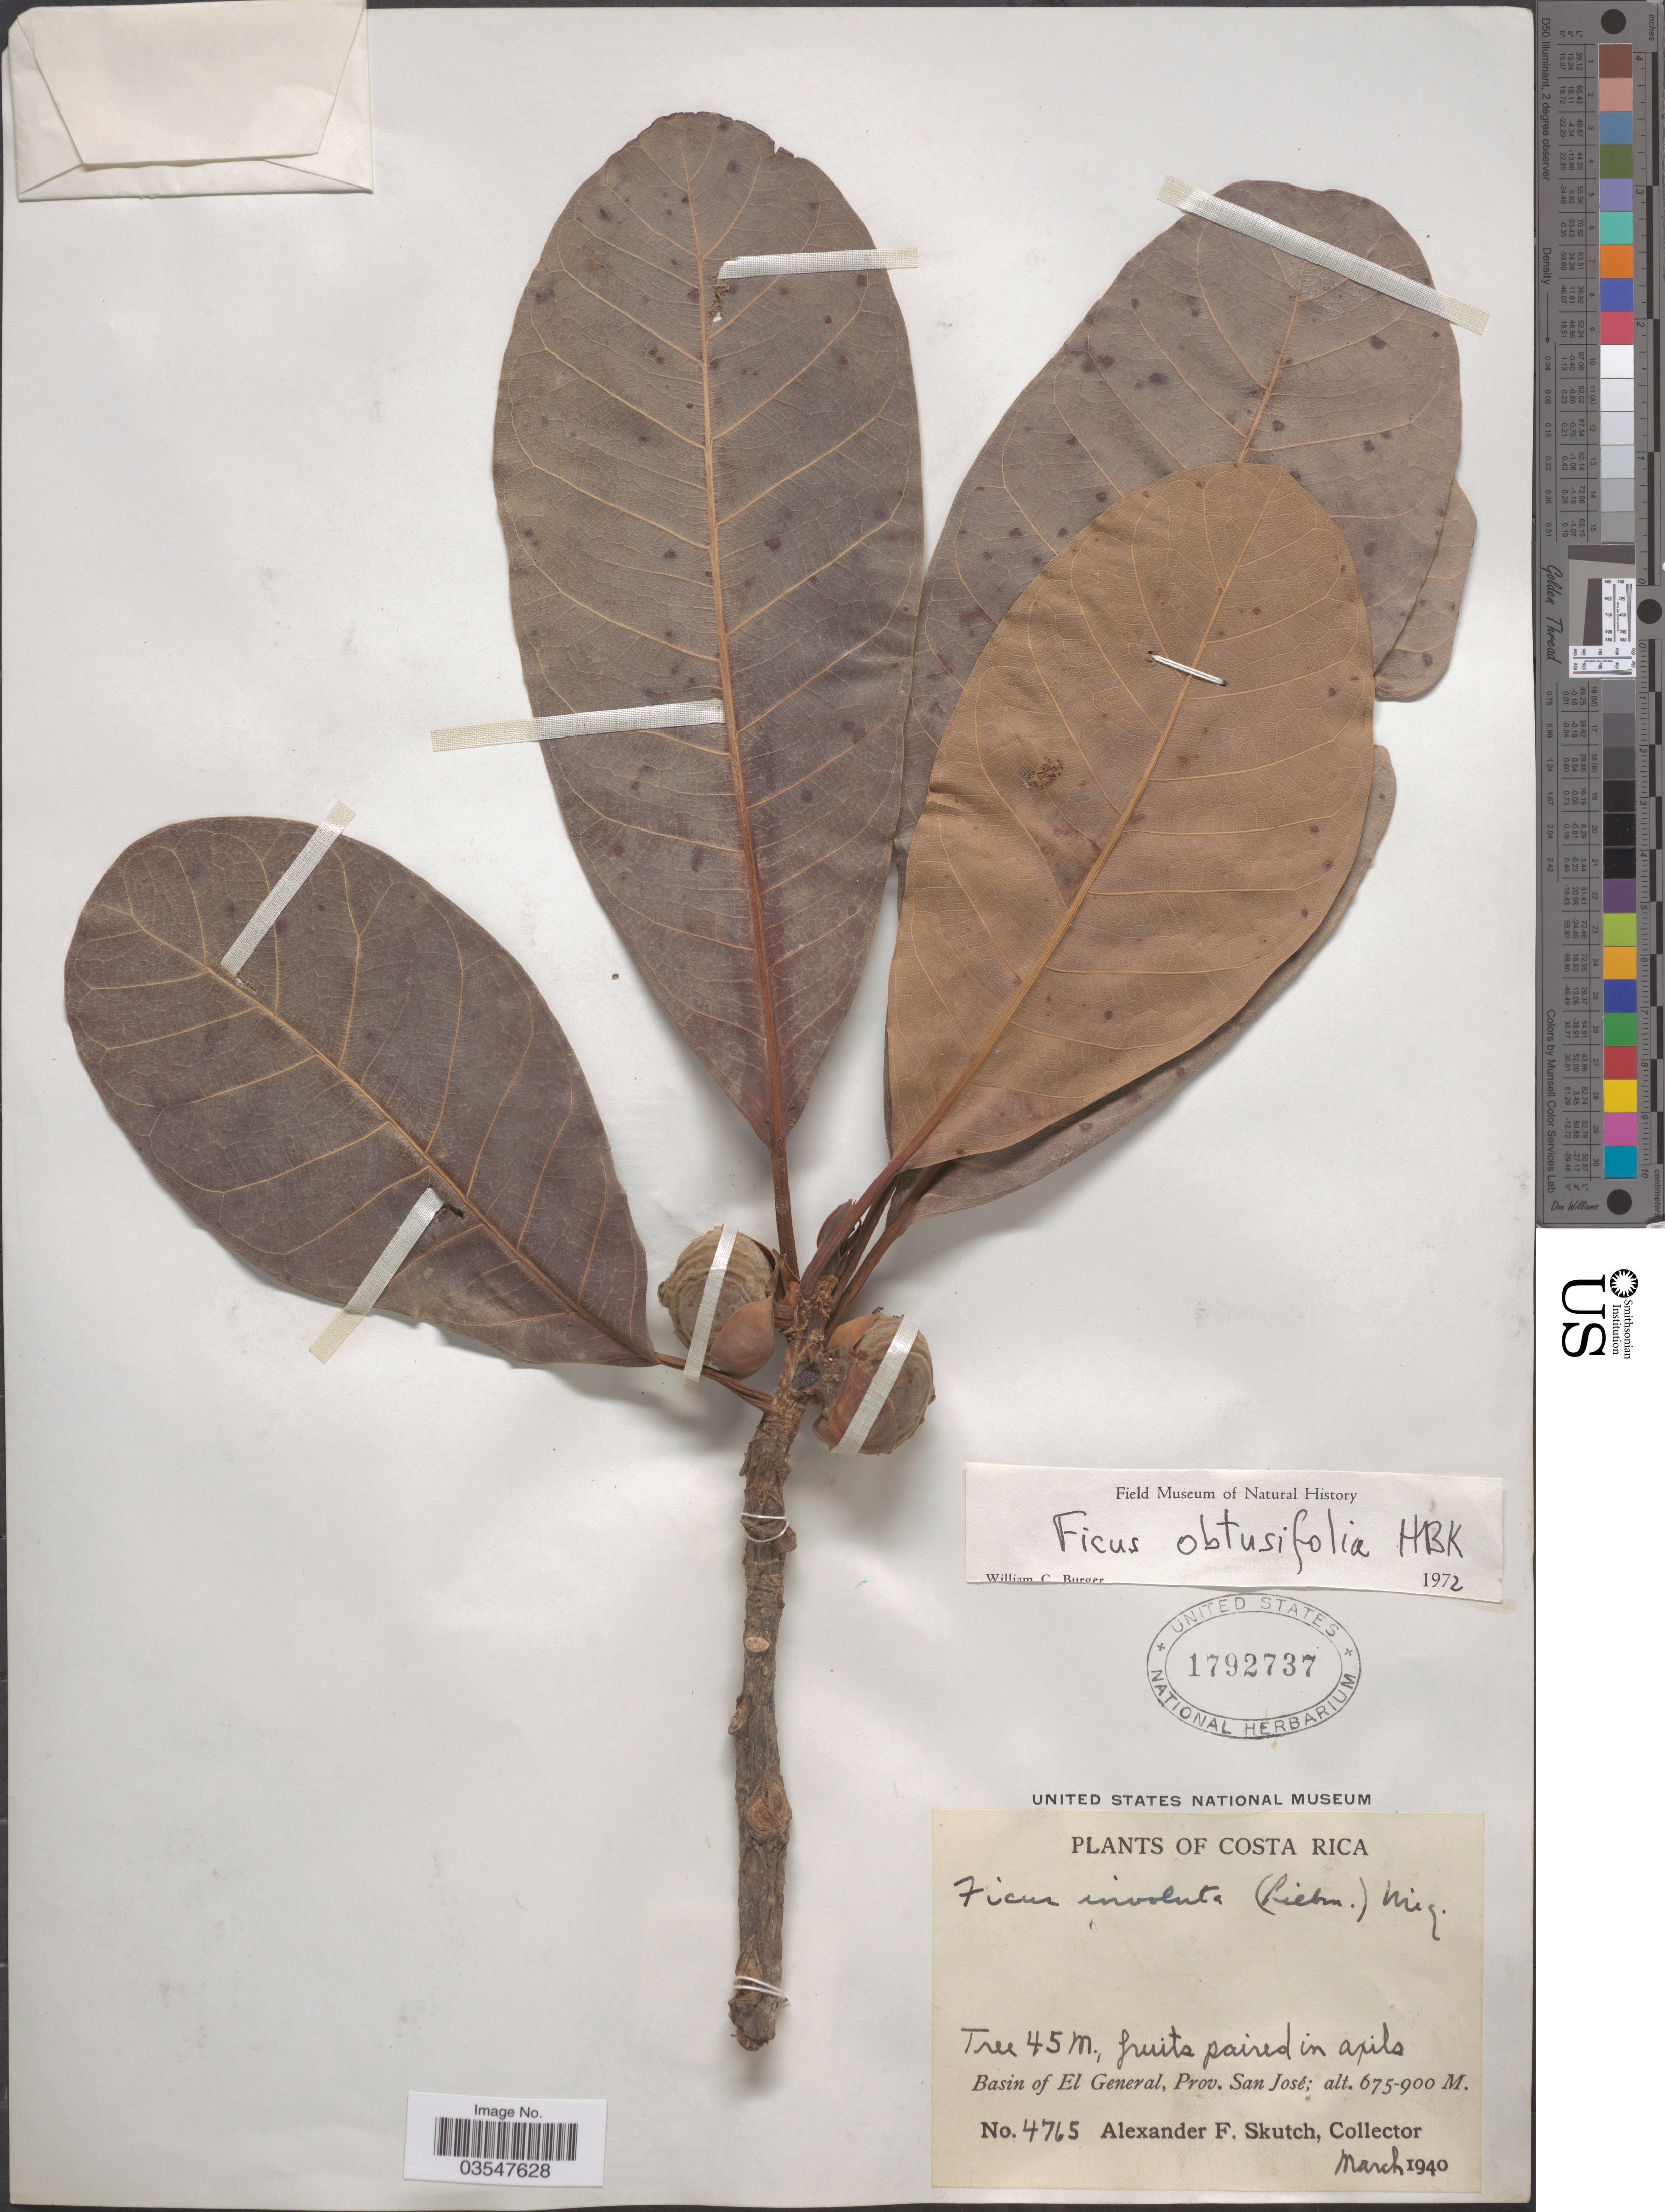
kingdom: Plantae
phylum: Tracheophyta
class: Magnoliopsida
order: Rosales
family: Moraceae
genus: Ficus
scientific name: Ficus obtusifolia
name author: Kunth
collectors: A. F. Skutch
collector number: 4765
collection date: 1940-03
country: Costa Rica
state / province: San José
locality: Basin of El General.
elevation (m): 675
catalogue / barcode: US 1792737